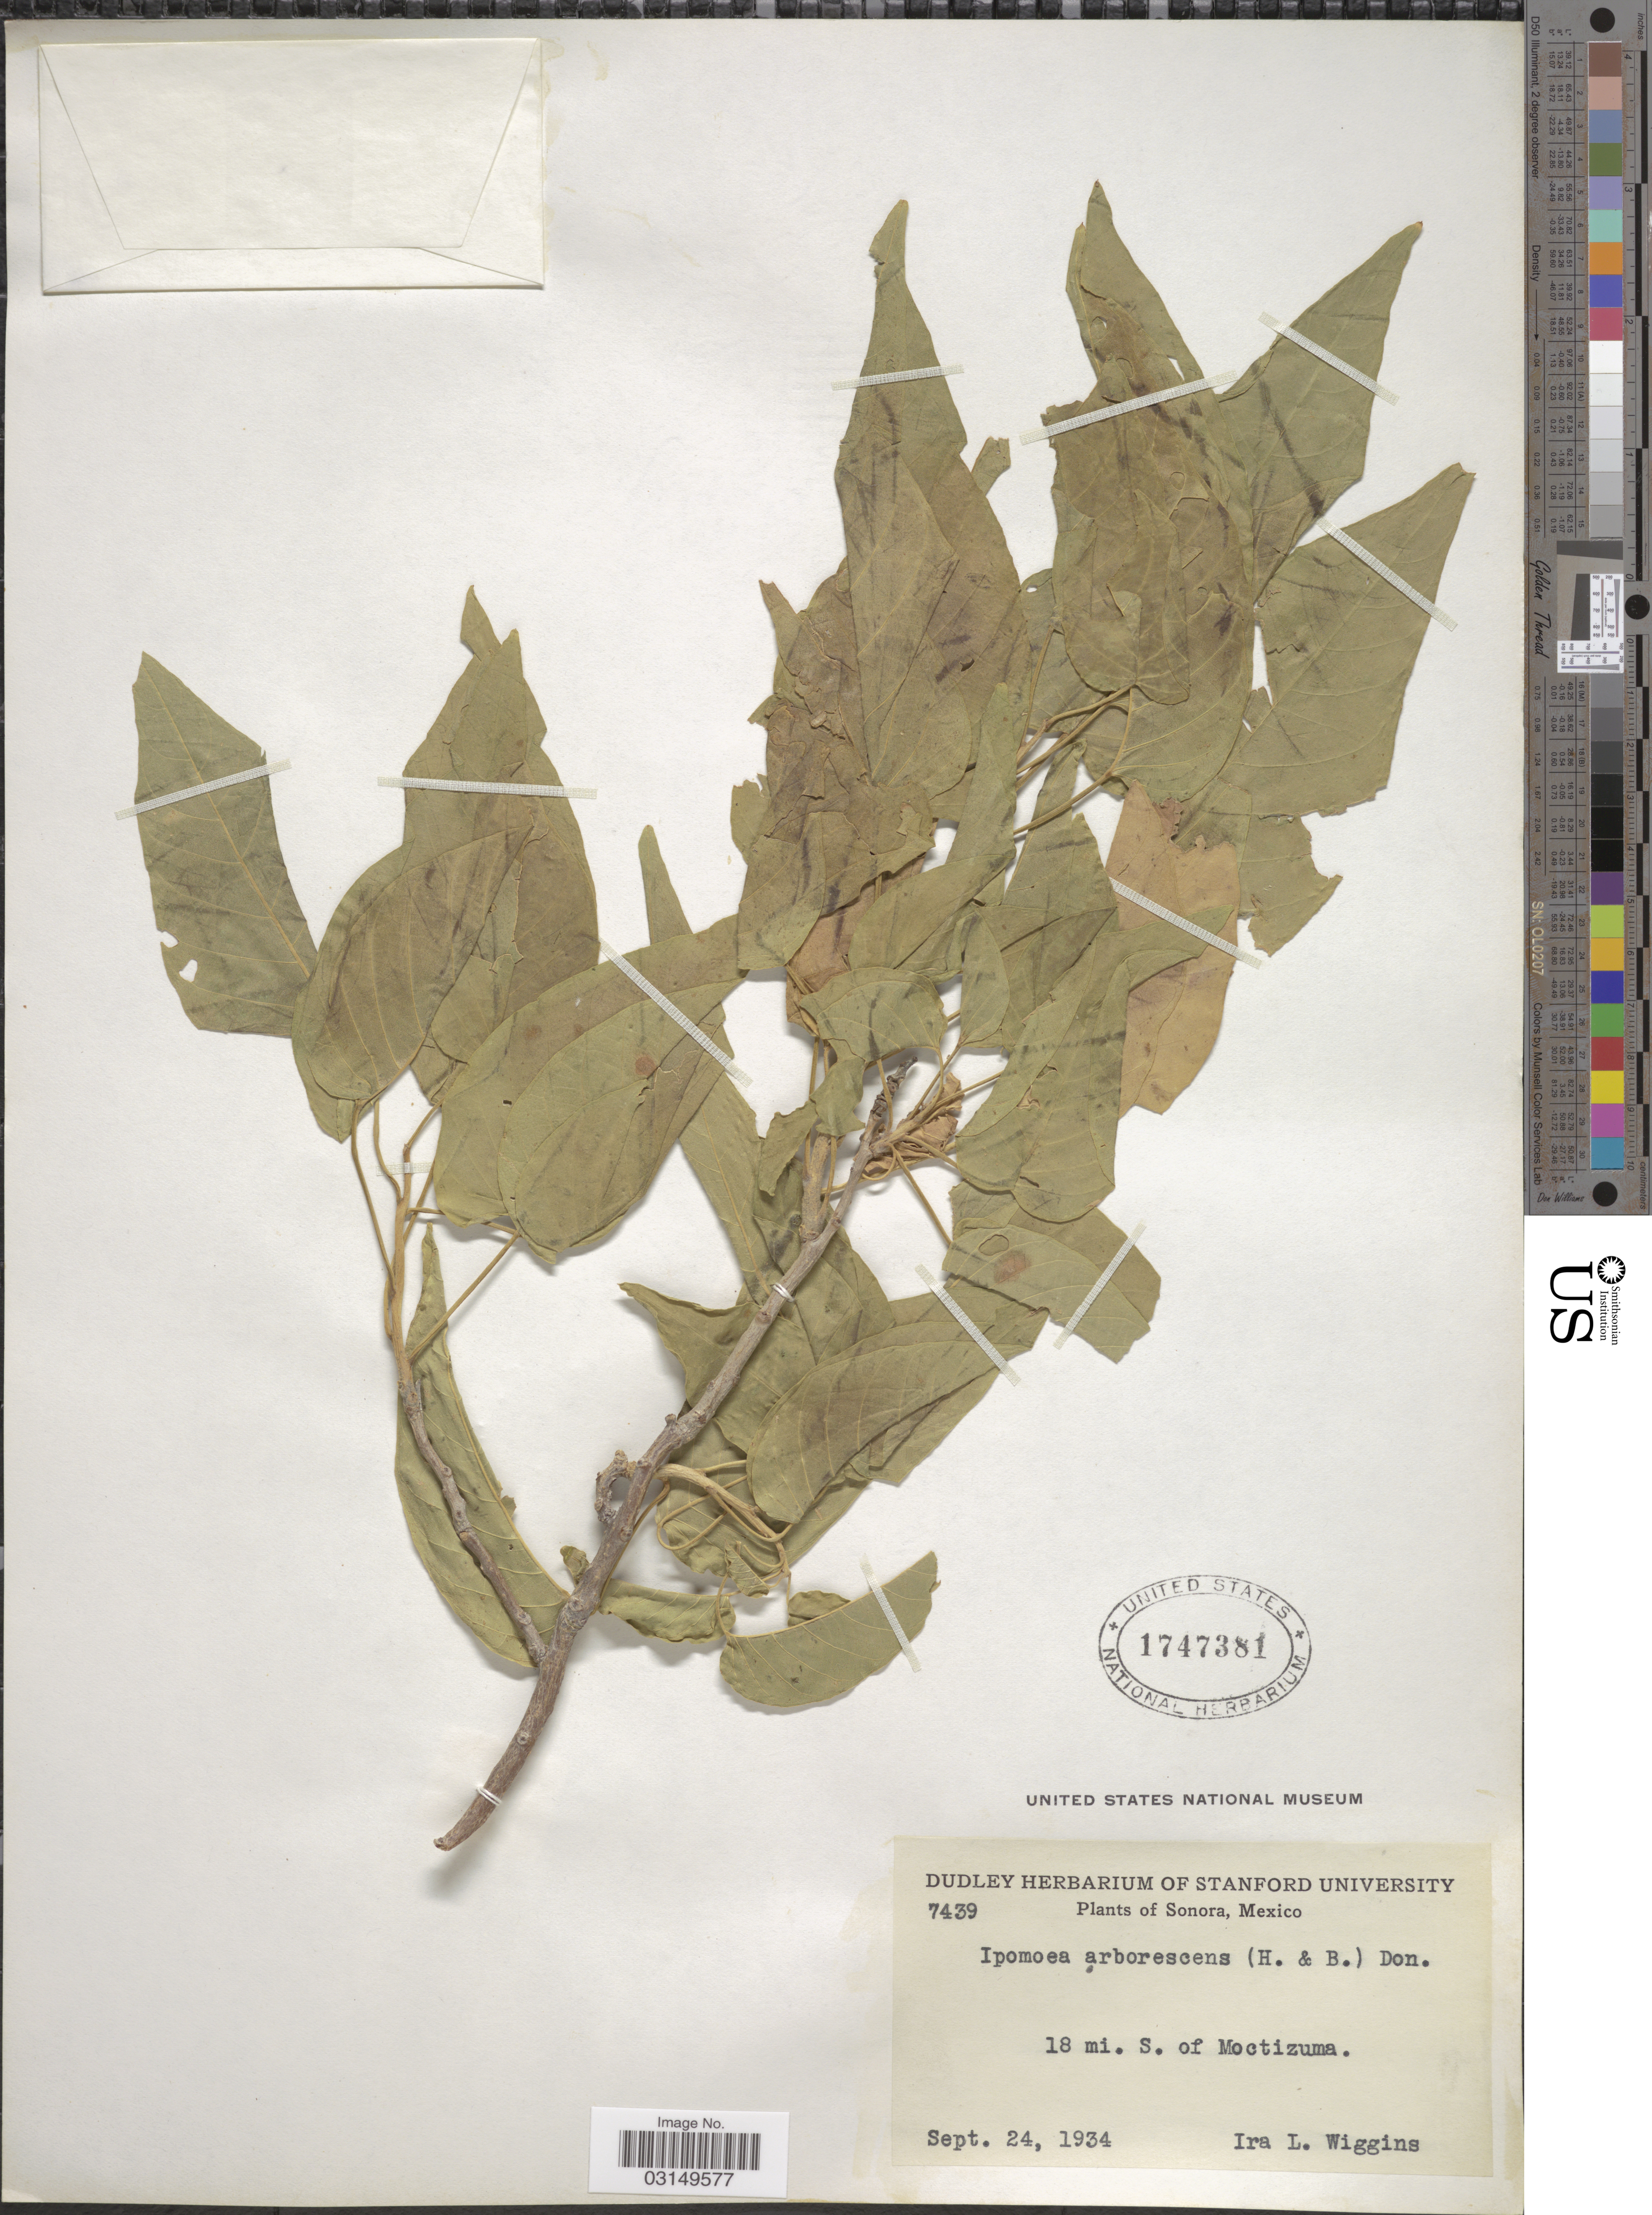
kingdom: Plantae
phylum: Tracheophyta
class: Magnoliopsida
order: Solanales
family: Convolvulaceae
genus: Ipomoea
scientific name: Ipomoea arborescens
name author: (Humb. & Bonpl. ex Willd.) G. Don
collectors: I. L. Wiggins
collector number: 7439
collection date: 1934-09-24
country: Mexico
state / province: Sonora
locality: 18 mi. S. of Moctizuma.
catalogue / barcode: US 1747381